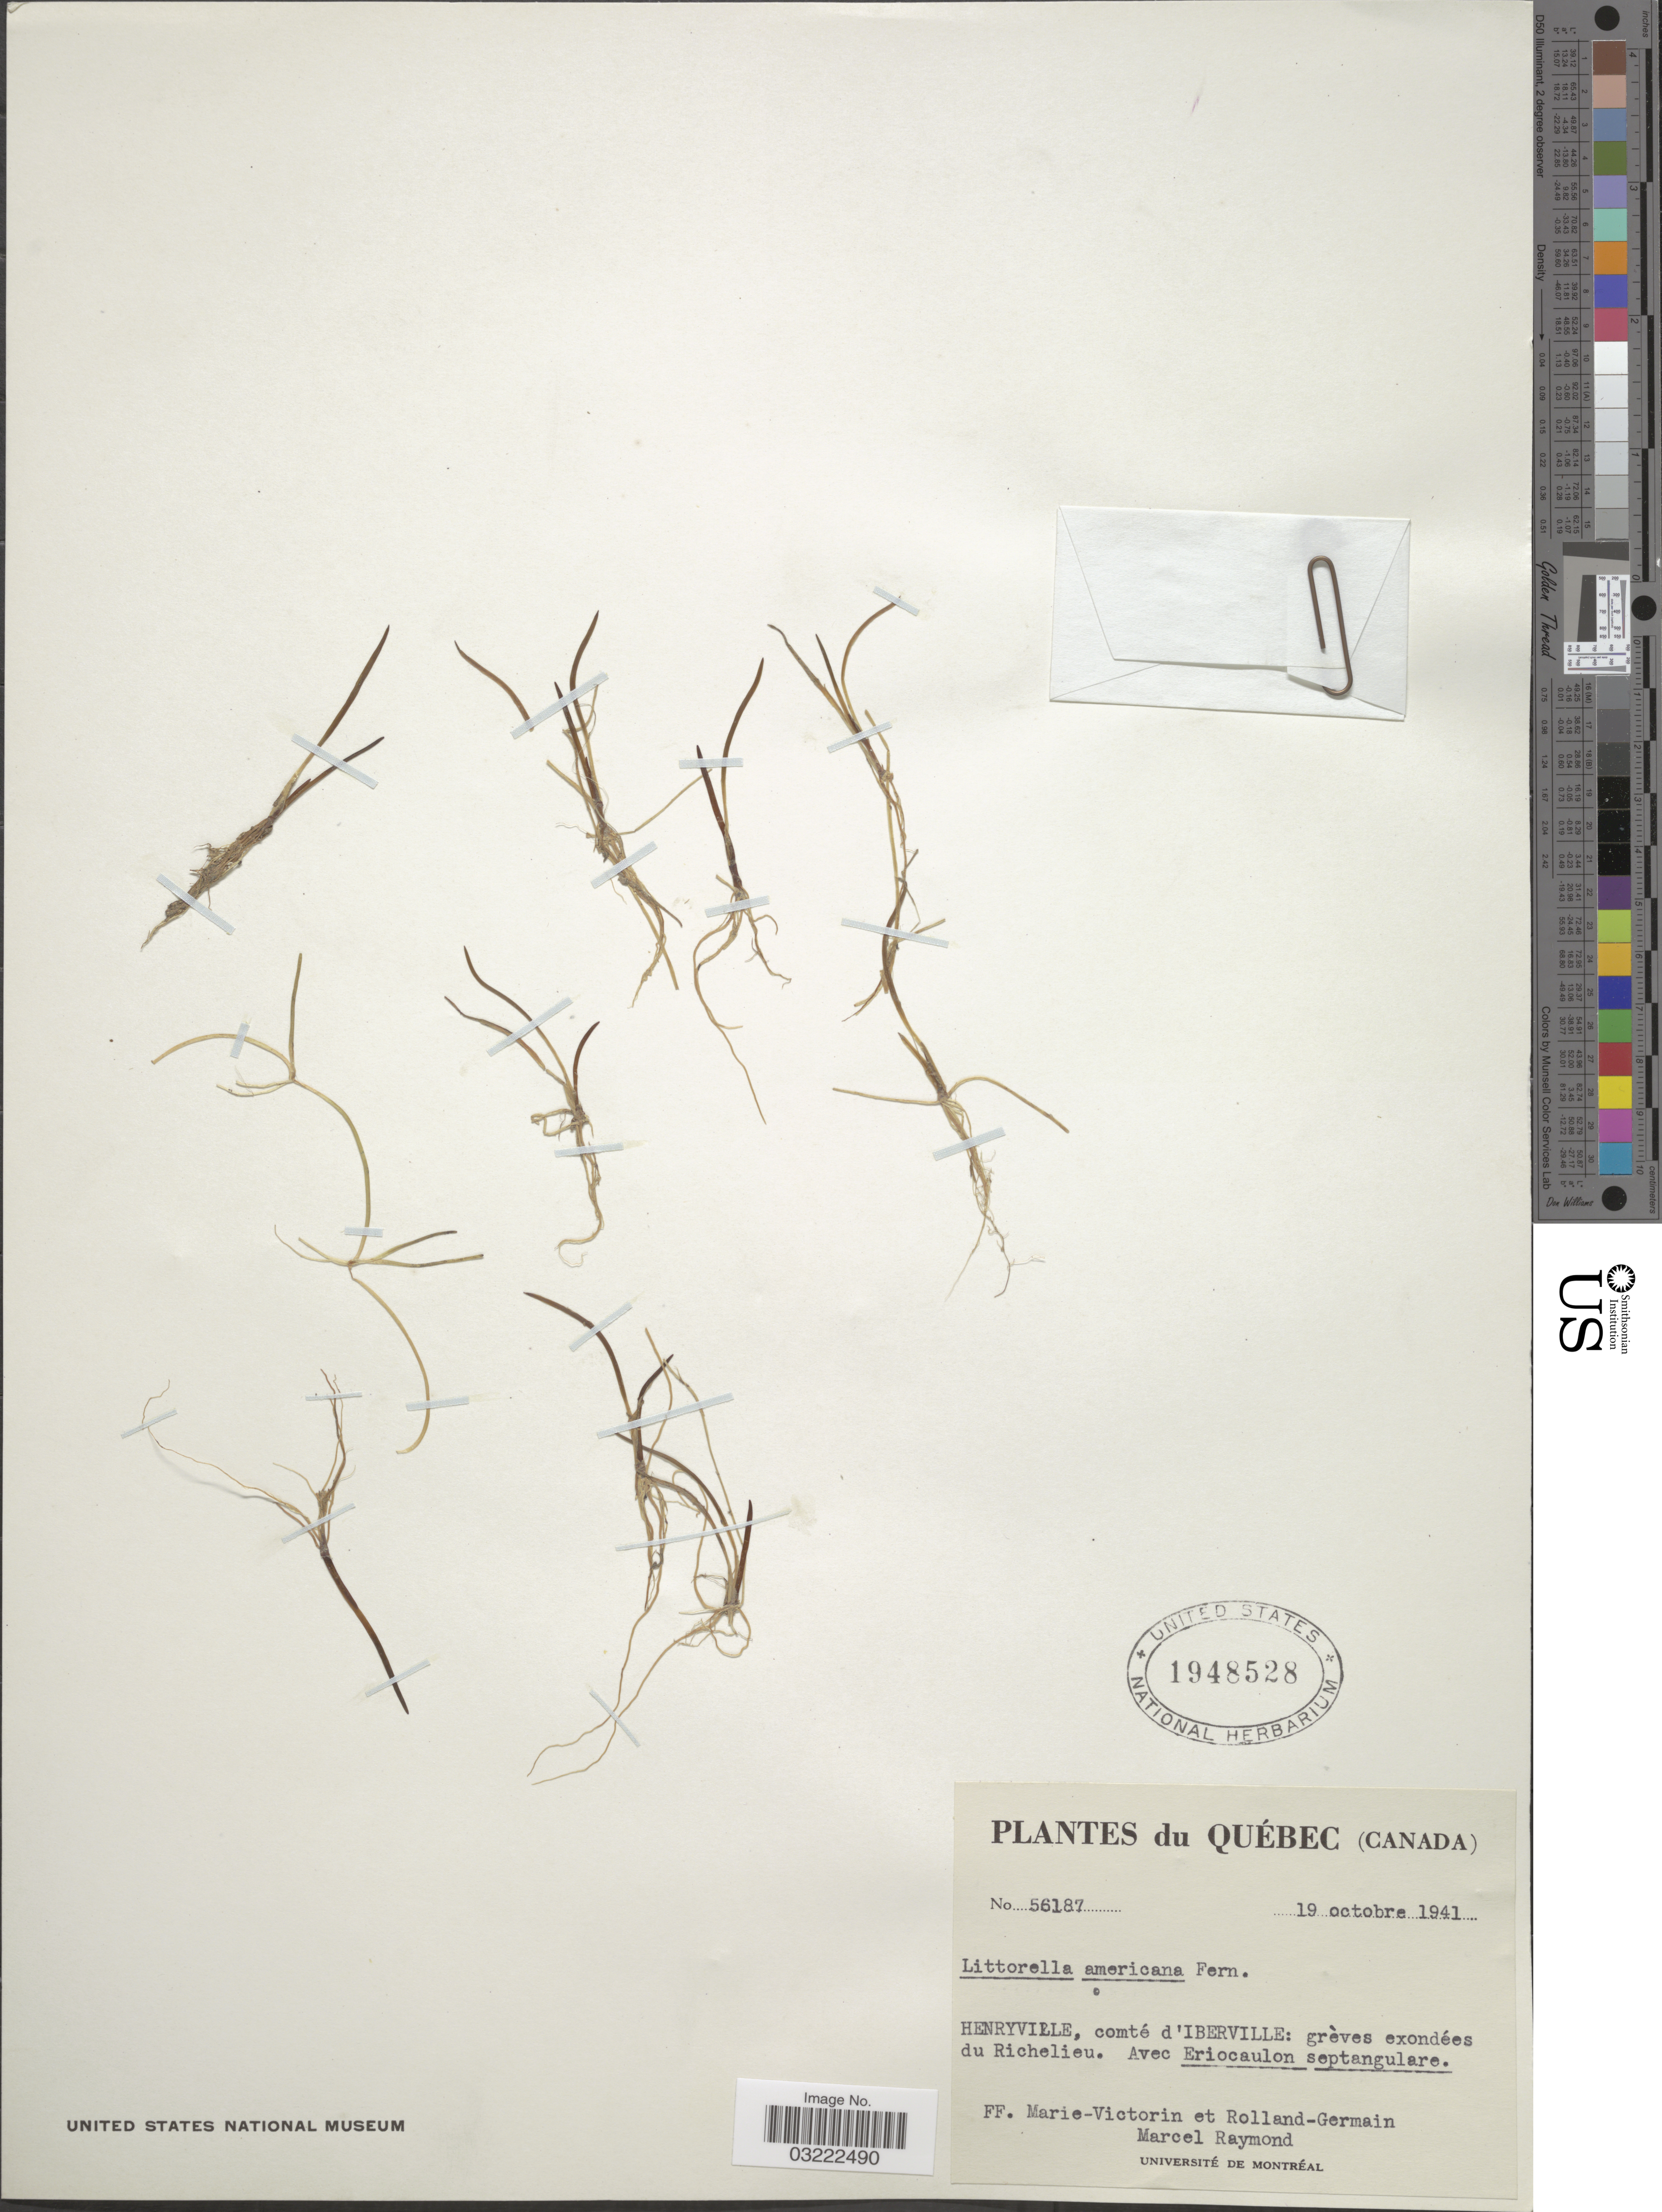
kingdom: Plantae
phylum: Tracheophyta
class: Magnoliopsida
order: Lamiales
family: Plantaginaceae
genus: Littorella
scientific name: Littorella americana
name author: Fernald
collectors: F. Marie-Victorin, Rolland-Germain & M. Raymond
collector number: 56187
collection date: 1941-10-19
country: Canada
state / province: Quebec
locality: Henryville, comté d'Iberville: grèves exondées du Richelieu.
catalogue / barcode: US 1948528